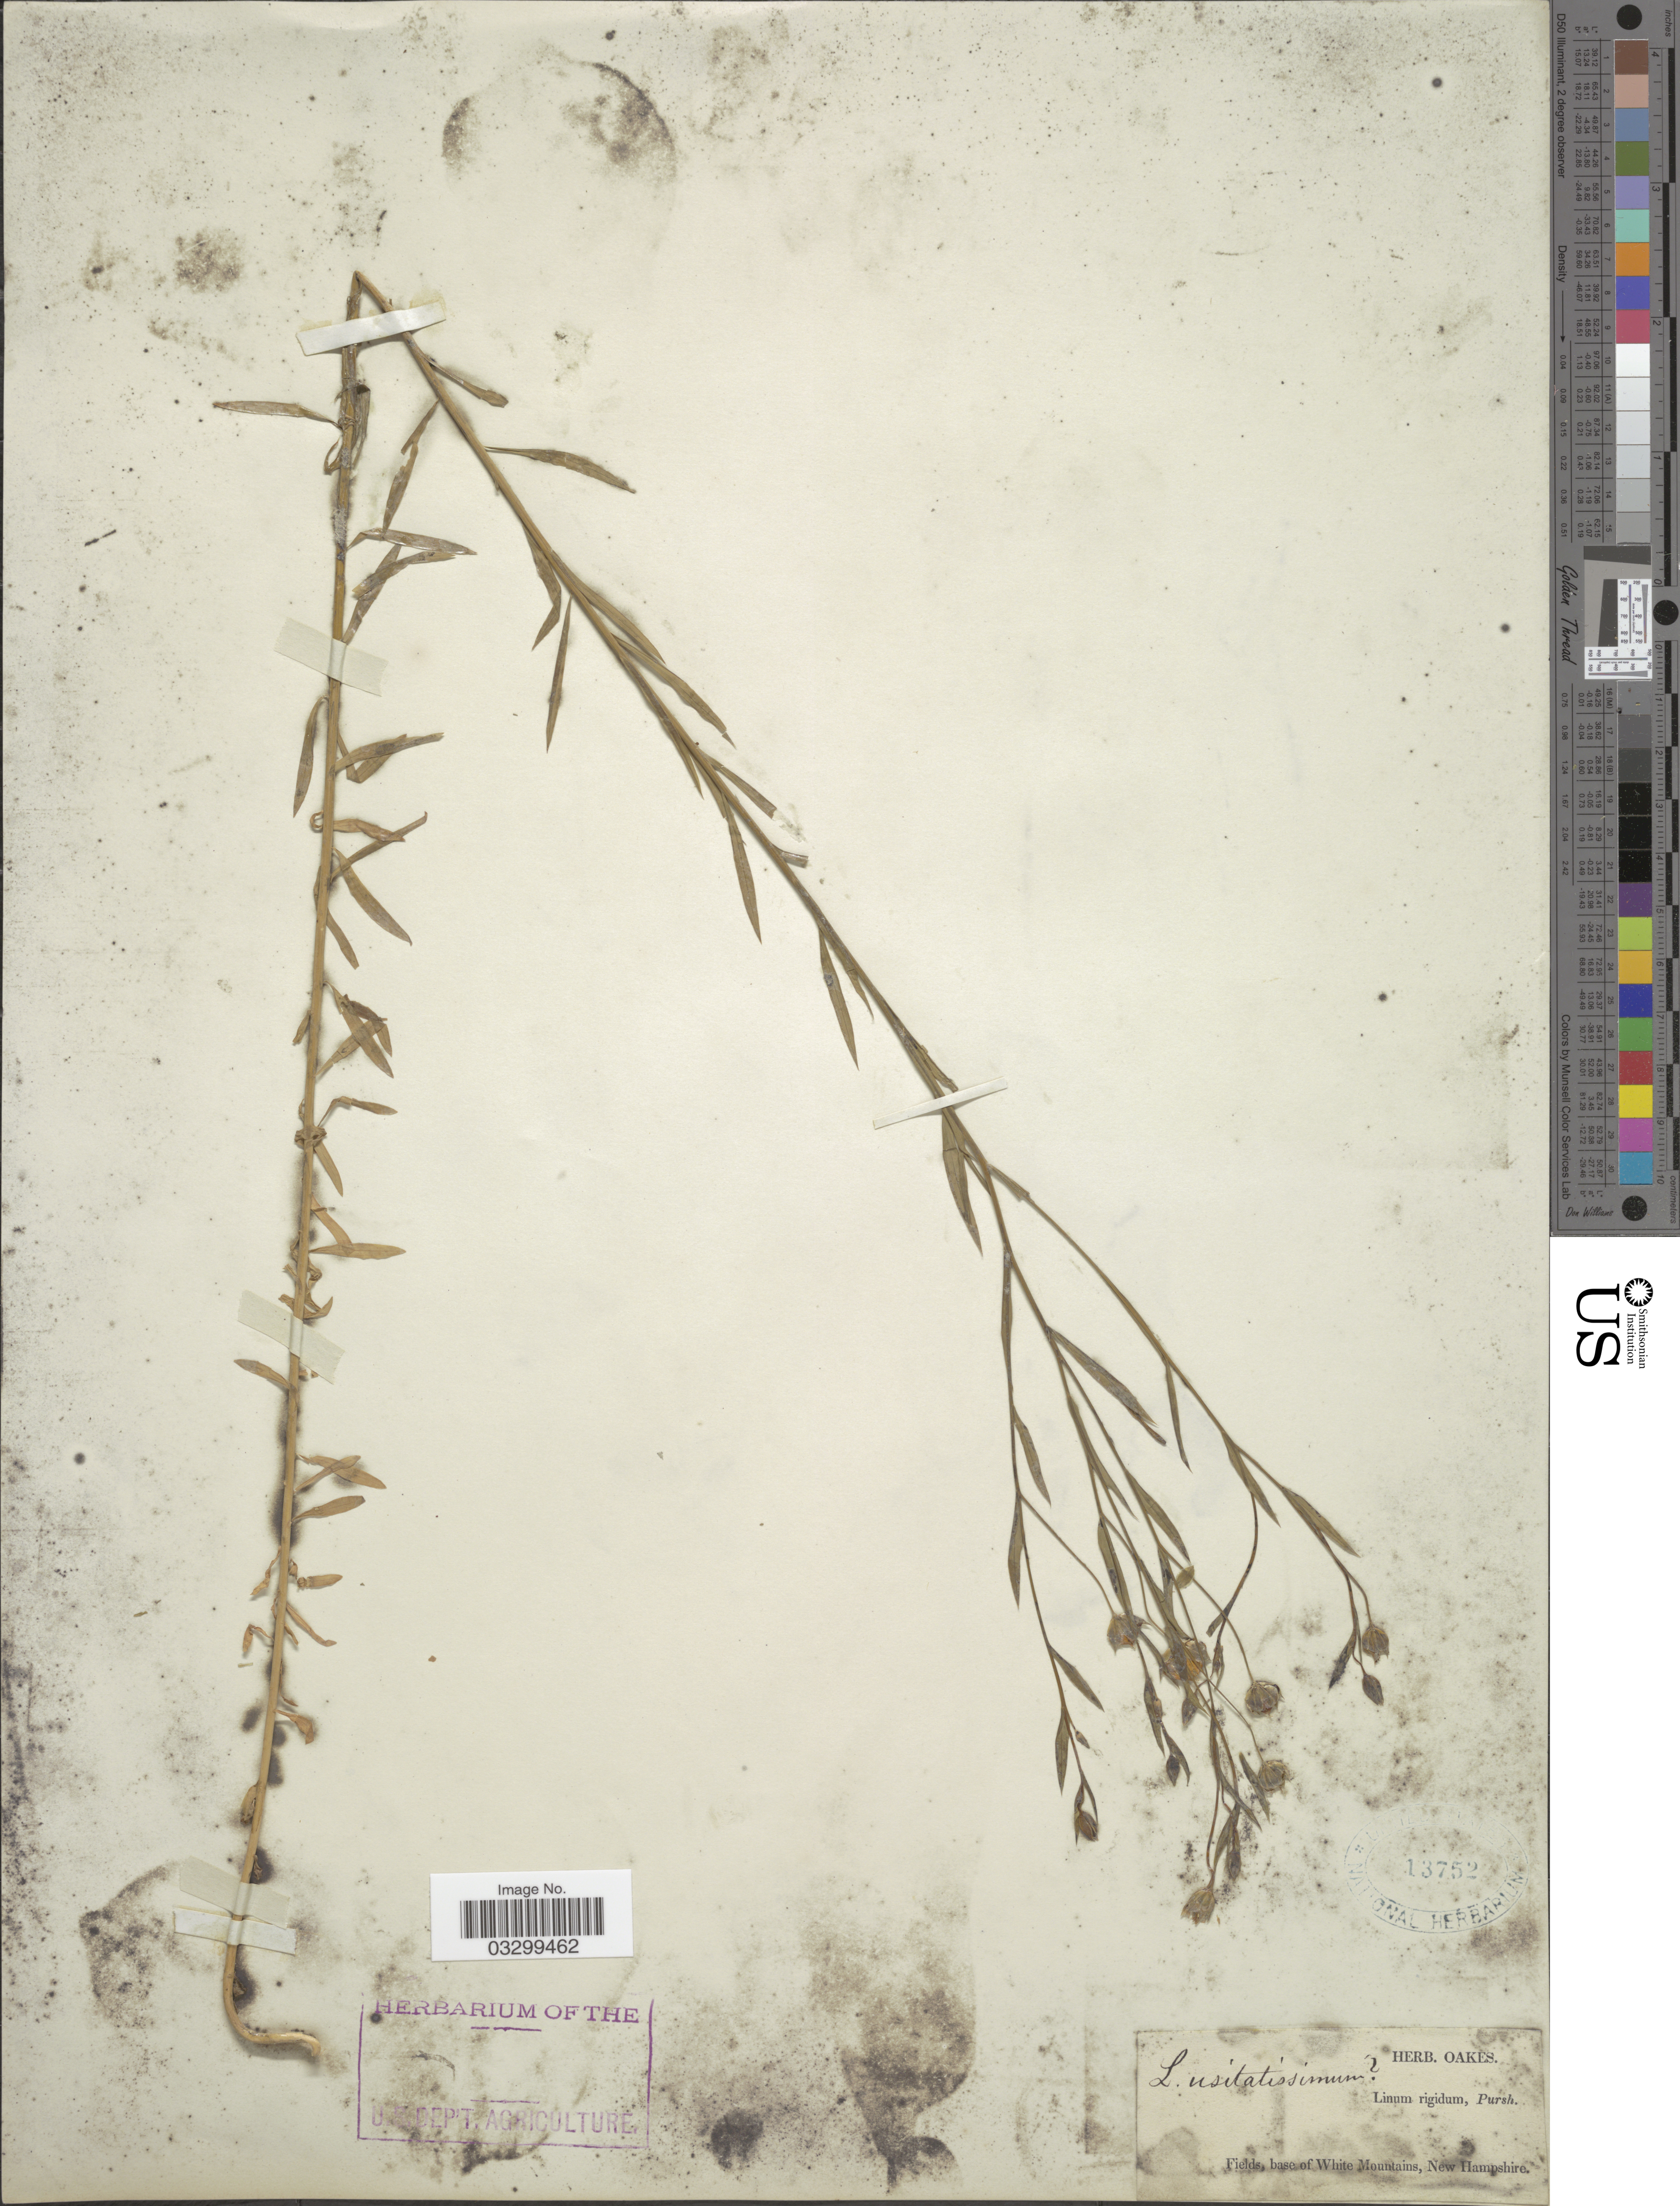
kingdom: Plantae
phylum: Tracheophyta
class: Magnoliopsida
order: Malpighiales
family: Linaceae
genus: Linum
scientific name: Linum usitatissimum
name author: L.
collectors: ex herb. Oakes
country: United States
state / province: New Hampshire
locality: Fields, base of White Mountains.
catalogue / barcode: US 13752